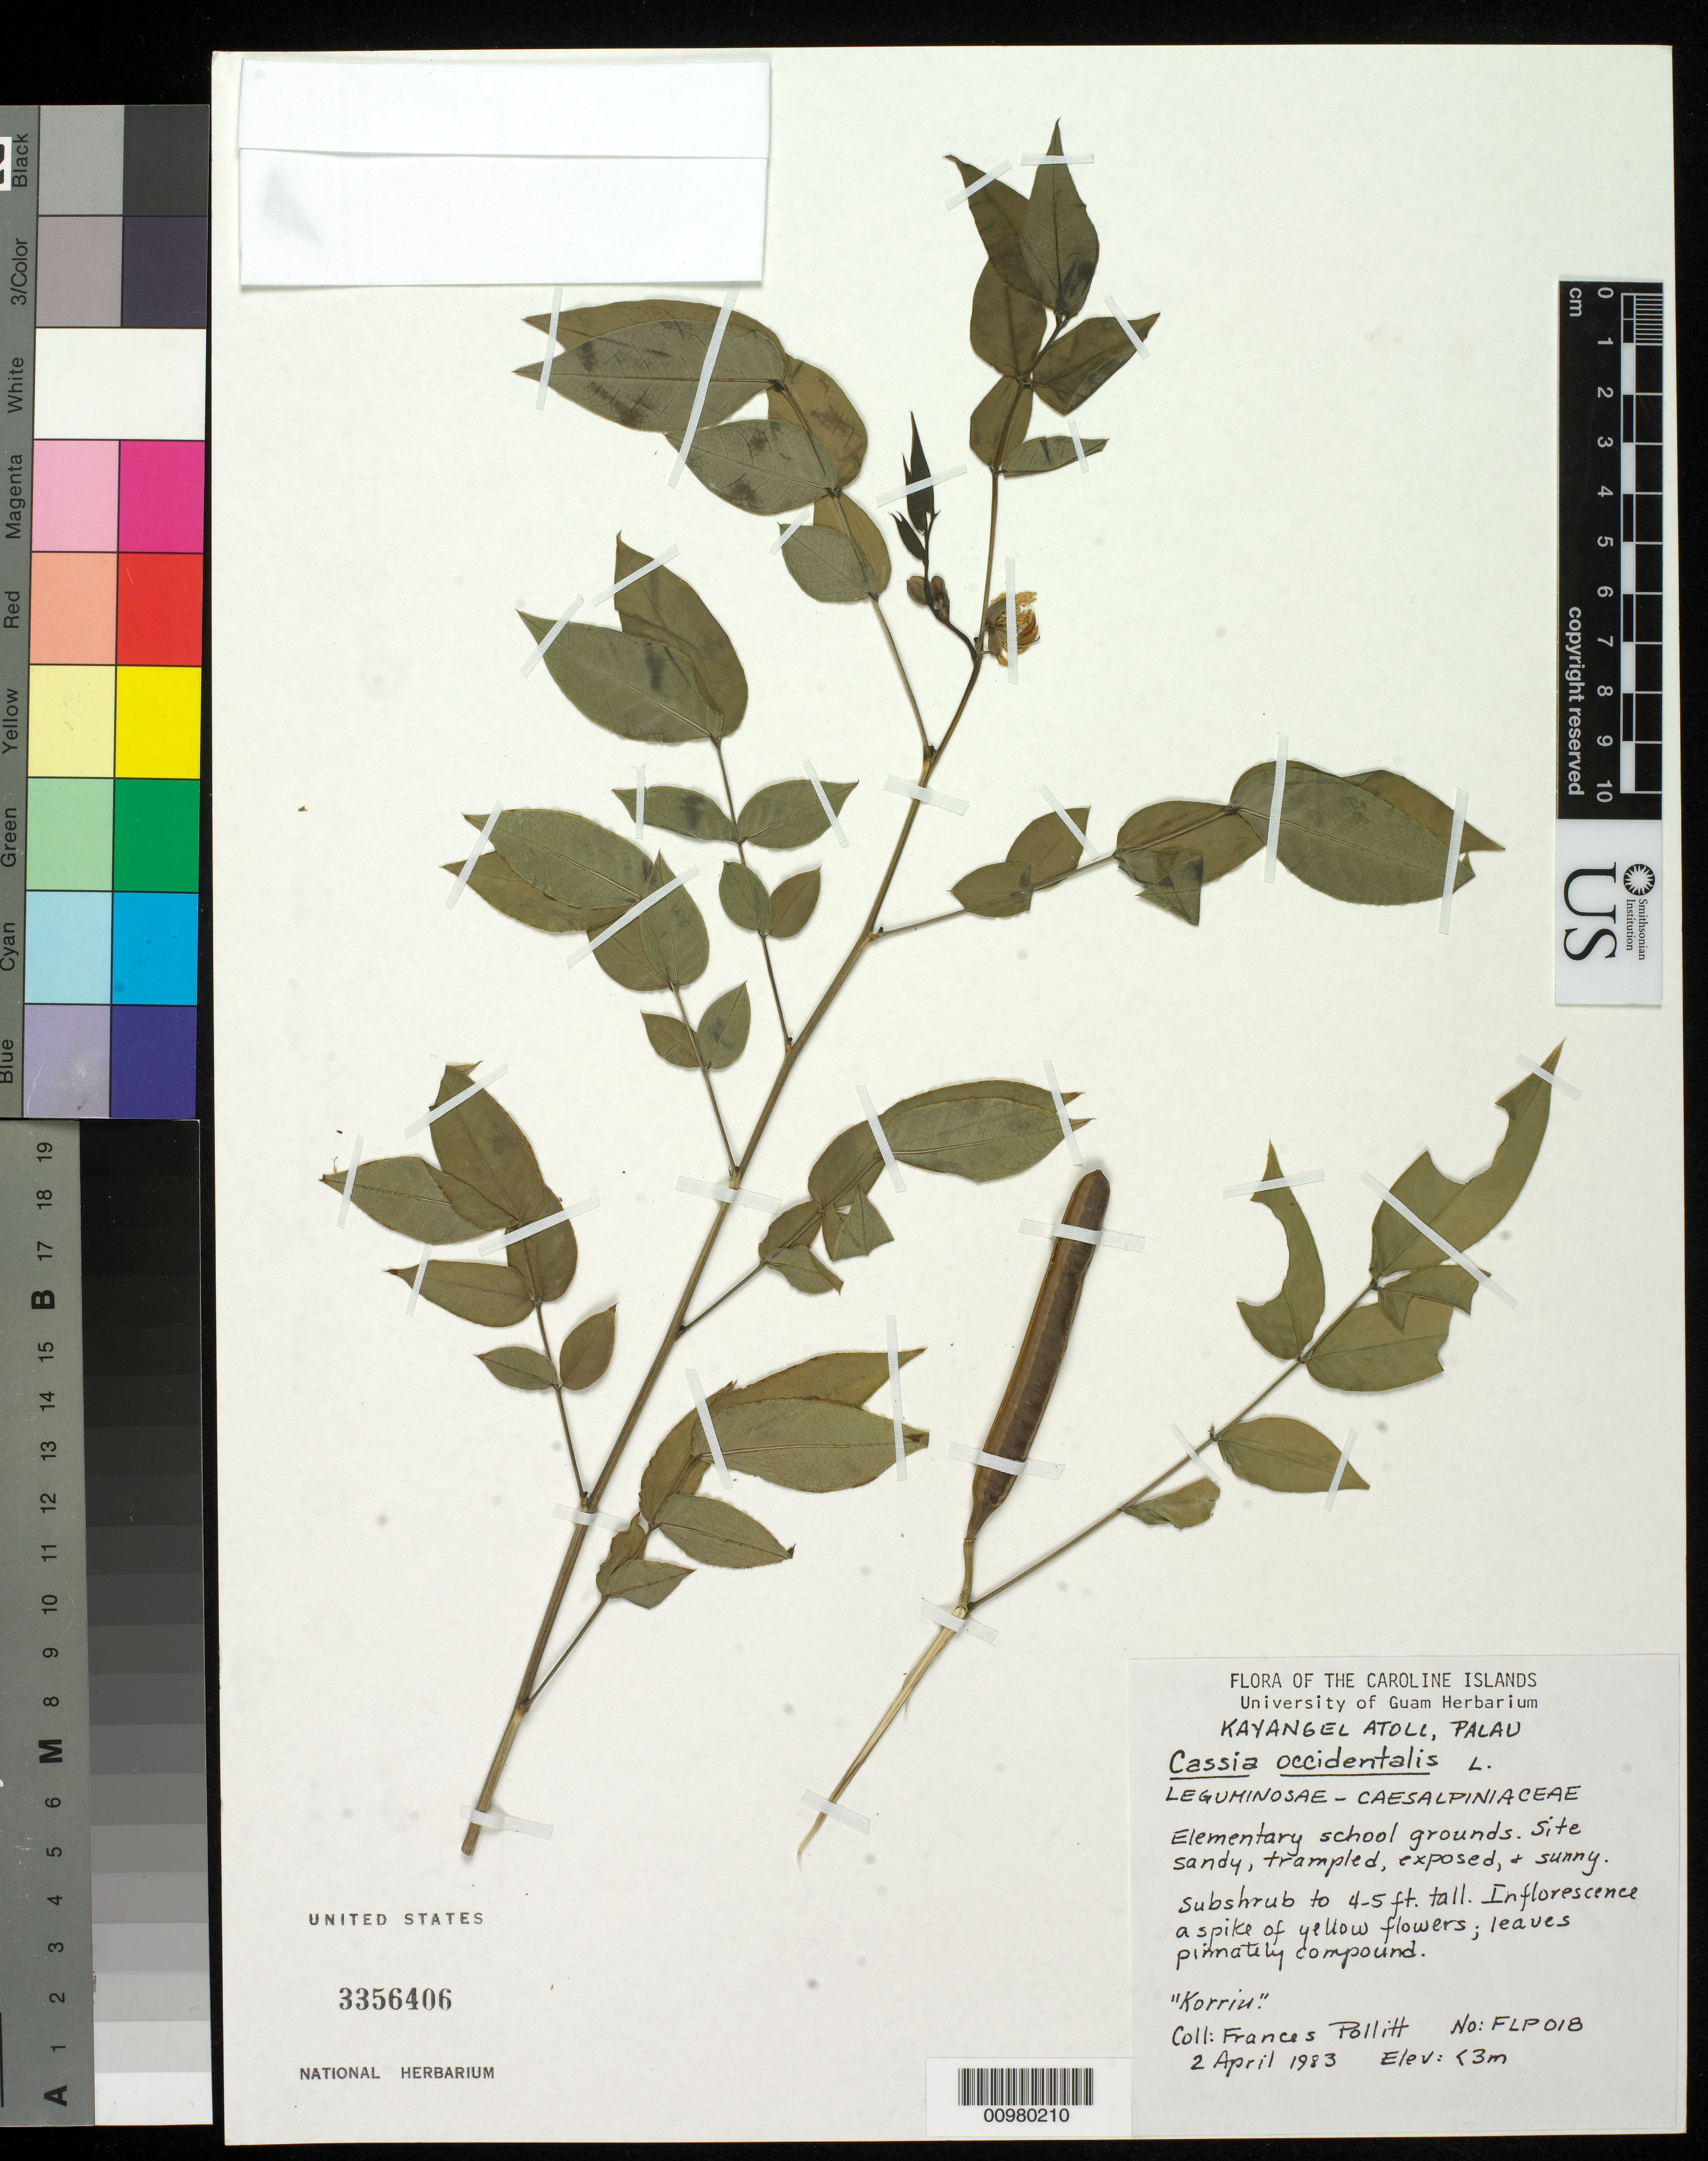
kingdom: Plantae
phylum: Tracheophyta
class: Magnoliopsida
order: Fabales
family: Fabaceae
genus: Senna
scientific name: Senna occidentalis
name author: (L.) Link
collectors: F. Pollitt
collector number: FLP 018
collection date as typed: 02 Apr 1983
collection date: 1983-04-02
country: Palau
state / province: Kayangel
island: Ngcheangel [Kayangel] Atoll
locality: Elementary school grounds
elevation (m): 0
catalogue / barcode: US 3356406